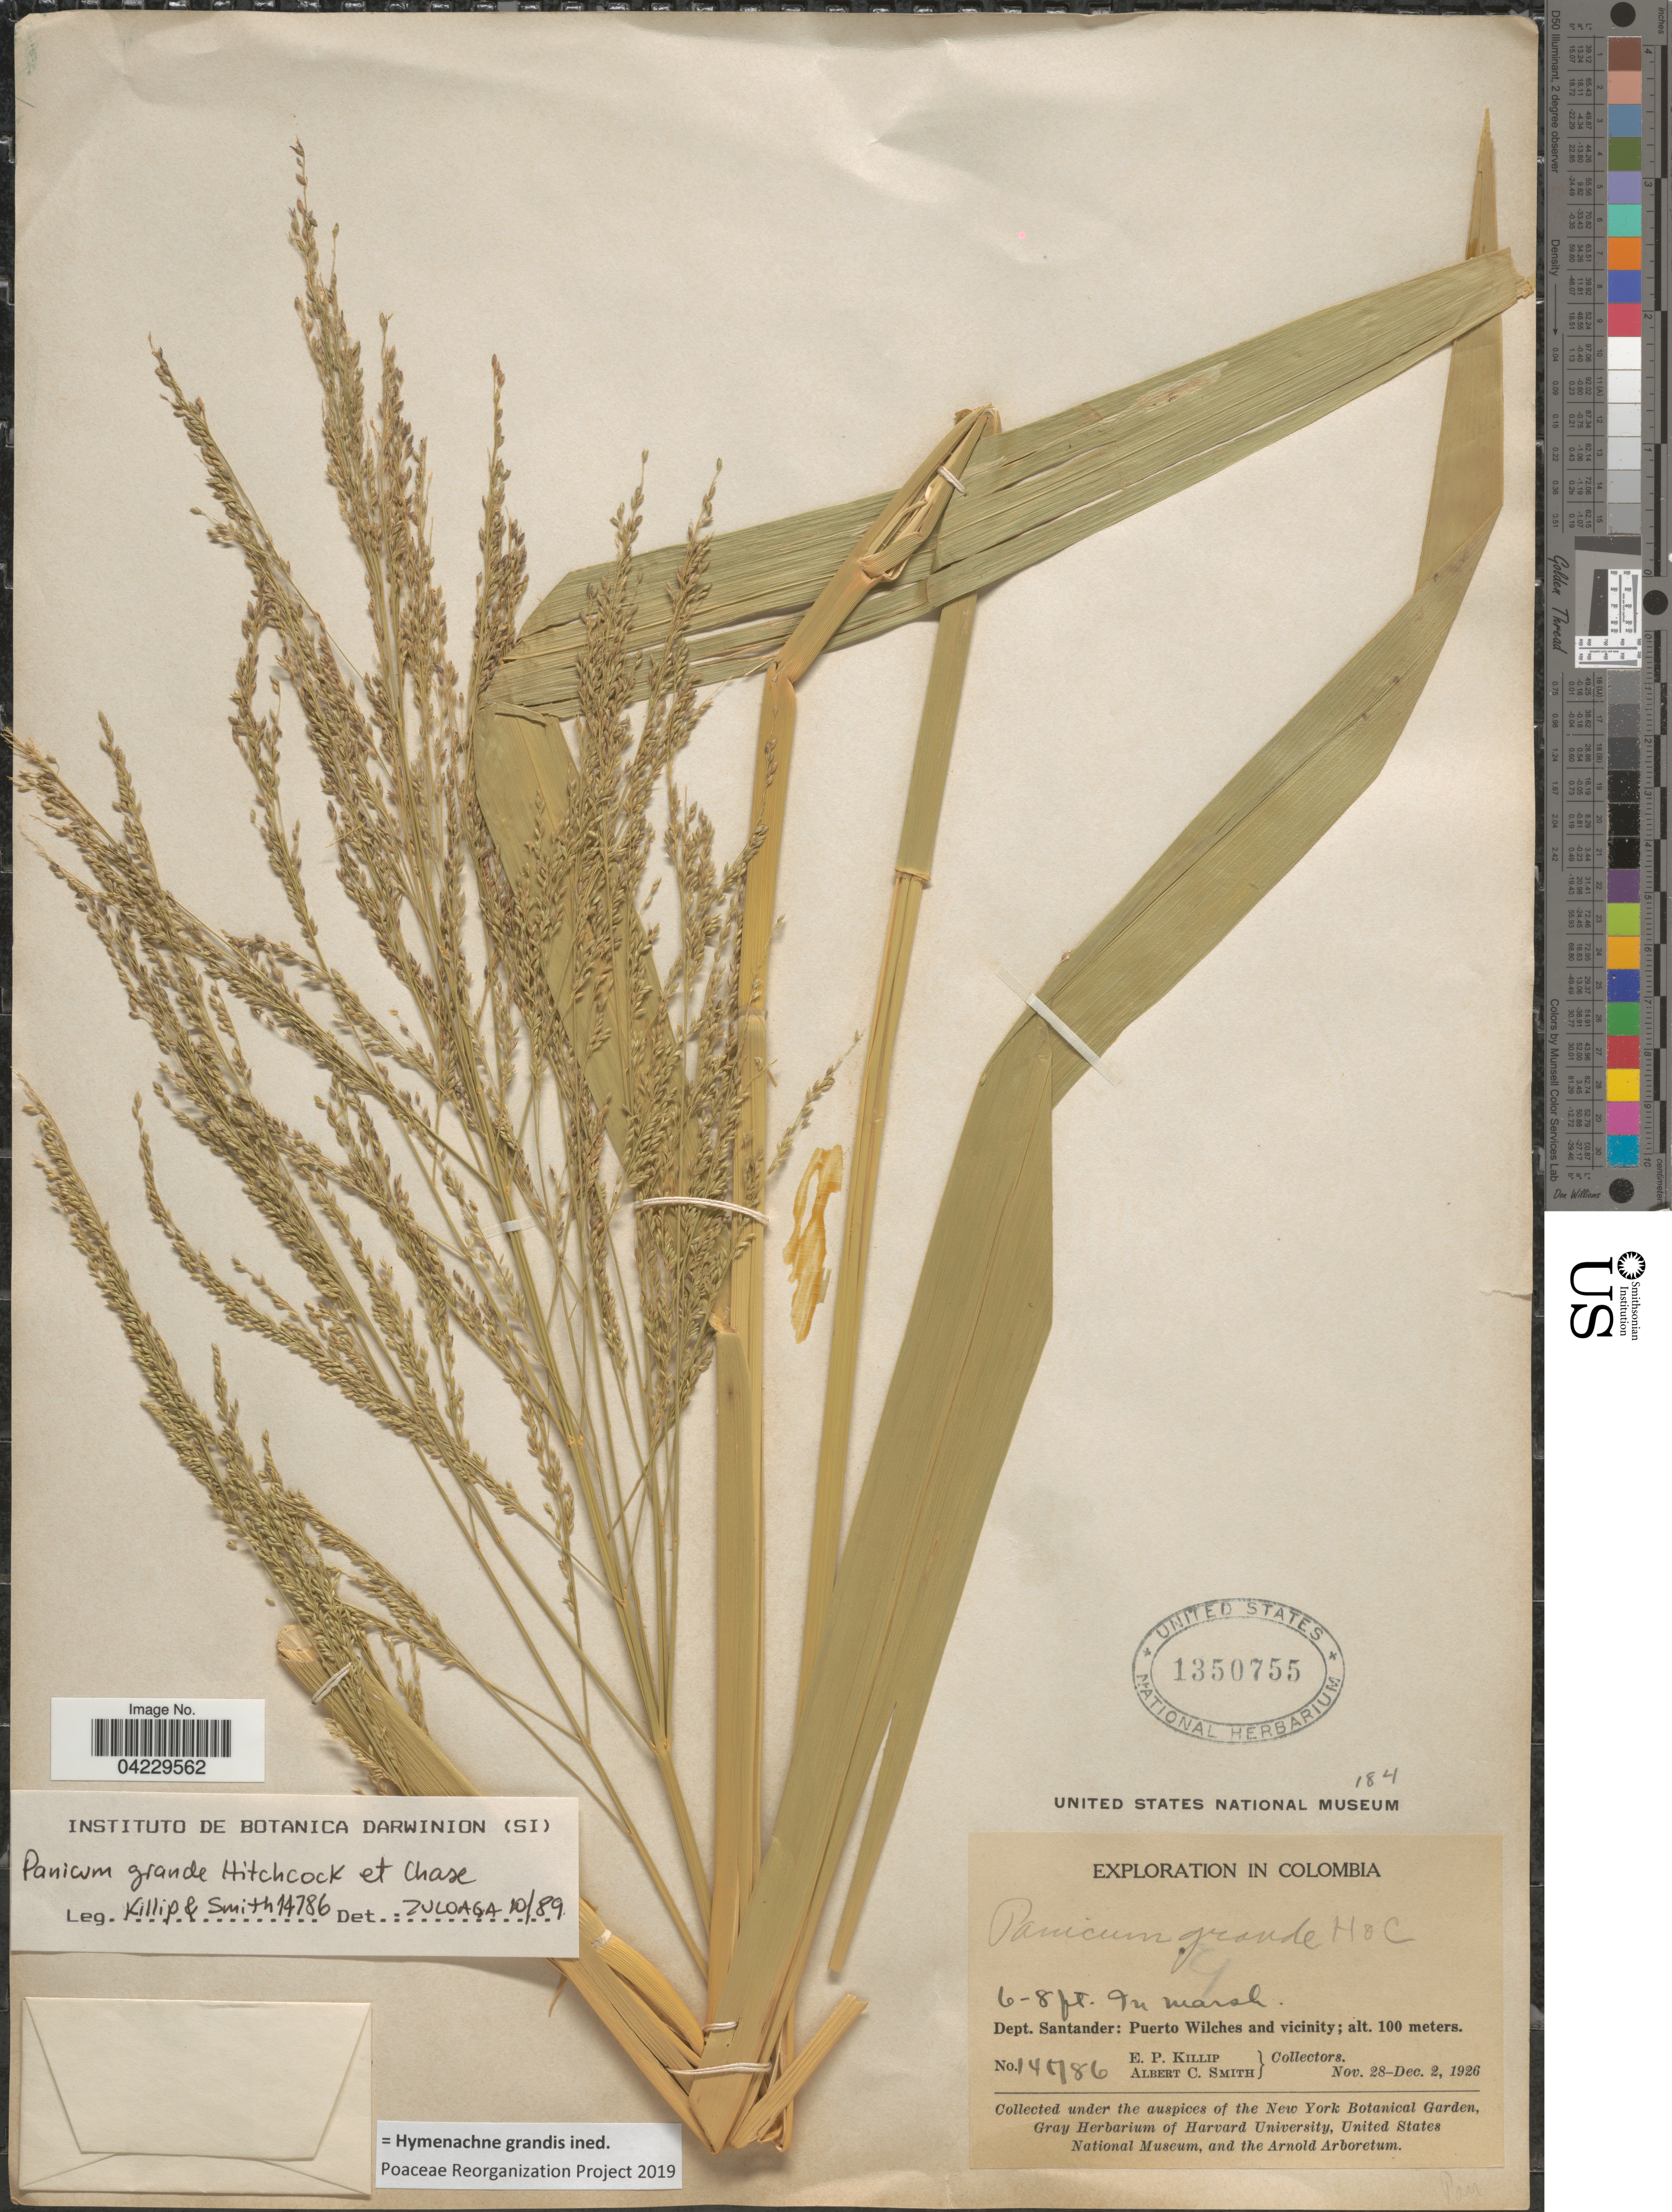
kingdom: Plantae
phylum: Tracheophyta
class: Liliopsida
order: Poales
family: Poaceae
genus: Hymenachne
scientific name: Hymenachne grandis ined. prp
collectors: E. P. Killip & A. C. Smith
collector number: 14786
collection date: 1926-11-28/1926-12-02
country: Colombia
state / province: Santander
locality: Exploration in Colombia. Dept. Santander: Puerto Wilches and vicinity.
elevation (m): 100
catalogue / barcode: US 1350755